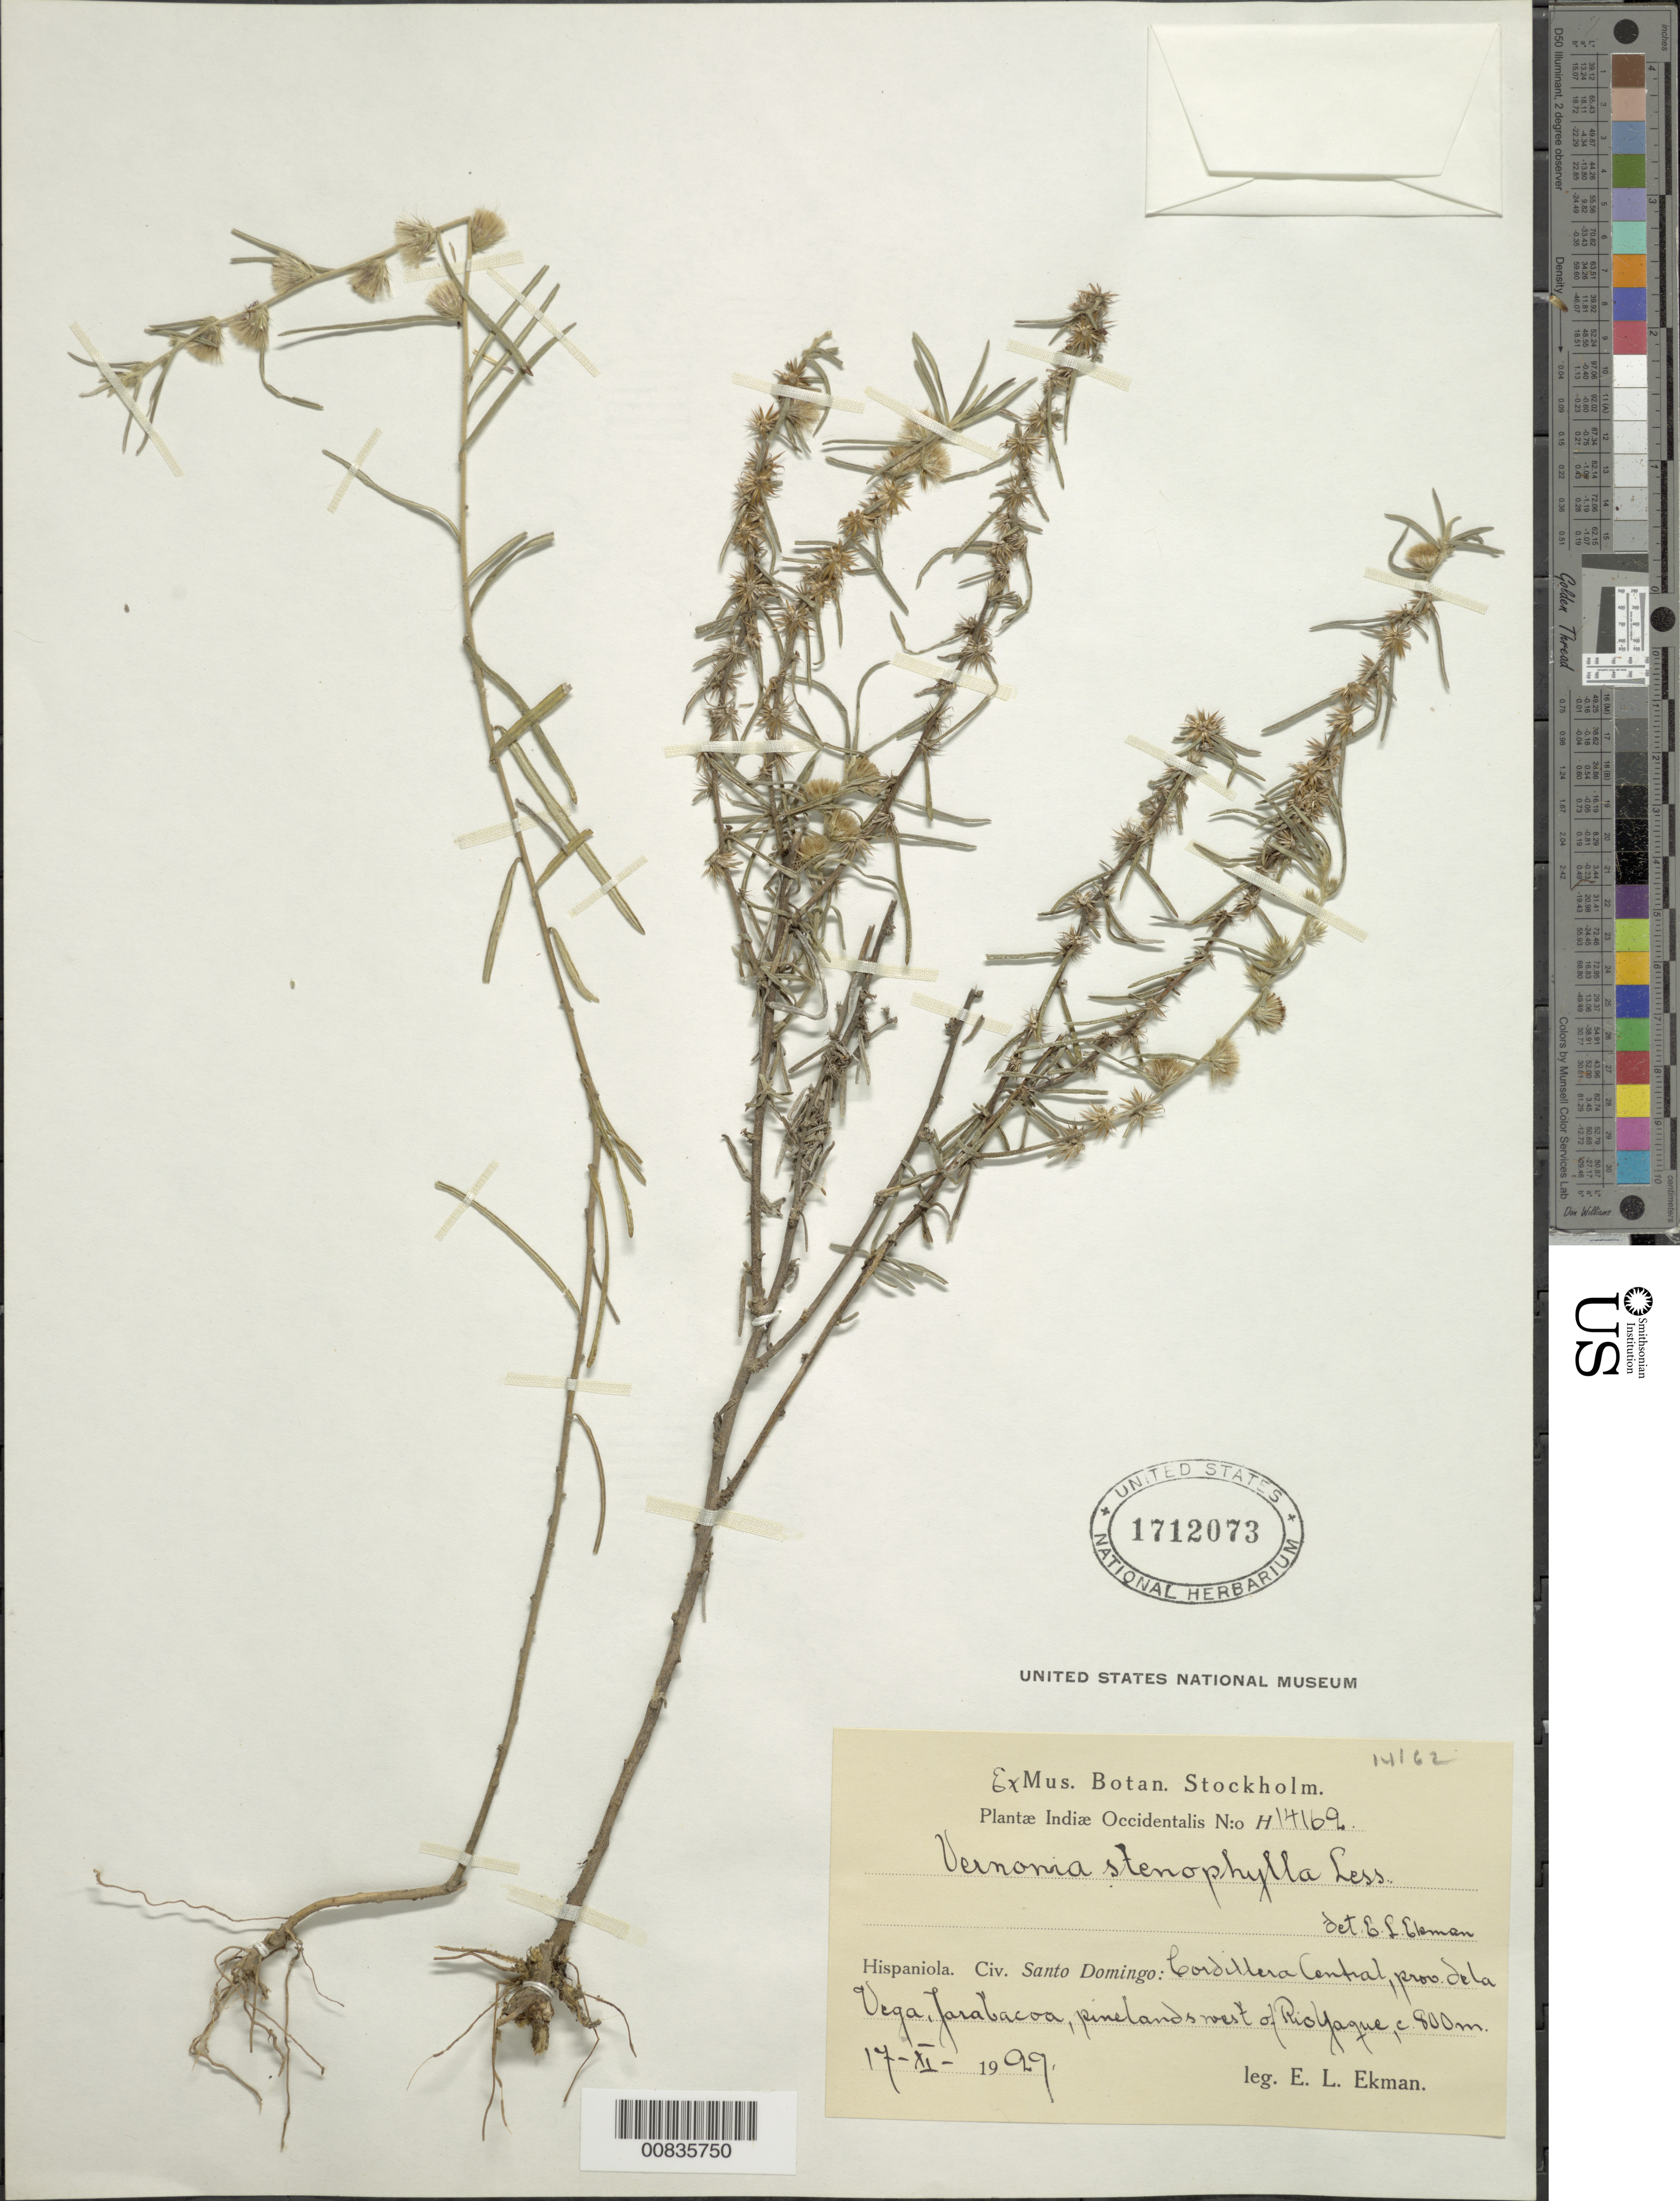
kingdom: Plantae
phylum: Tracheophyta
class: Magnoliopsida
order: Asterales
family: Asteraceae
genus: Lepidaploa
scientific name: Lepidaploa stenophylla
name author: (Less.) H. Rob.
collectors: E. L. Ekman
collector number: H 14162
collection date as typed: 17 Nov 1929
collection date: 1929-11-17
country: Dominican Republic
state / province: La Vega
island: Hispaniola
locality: Cordillera Central, Jarabacoa, W of Rio Yaque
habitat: Pinelands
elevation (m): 800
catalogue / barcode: US 1712073